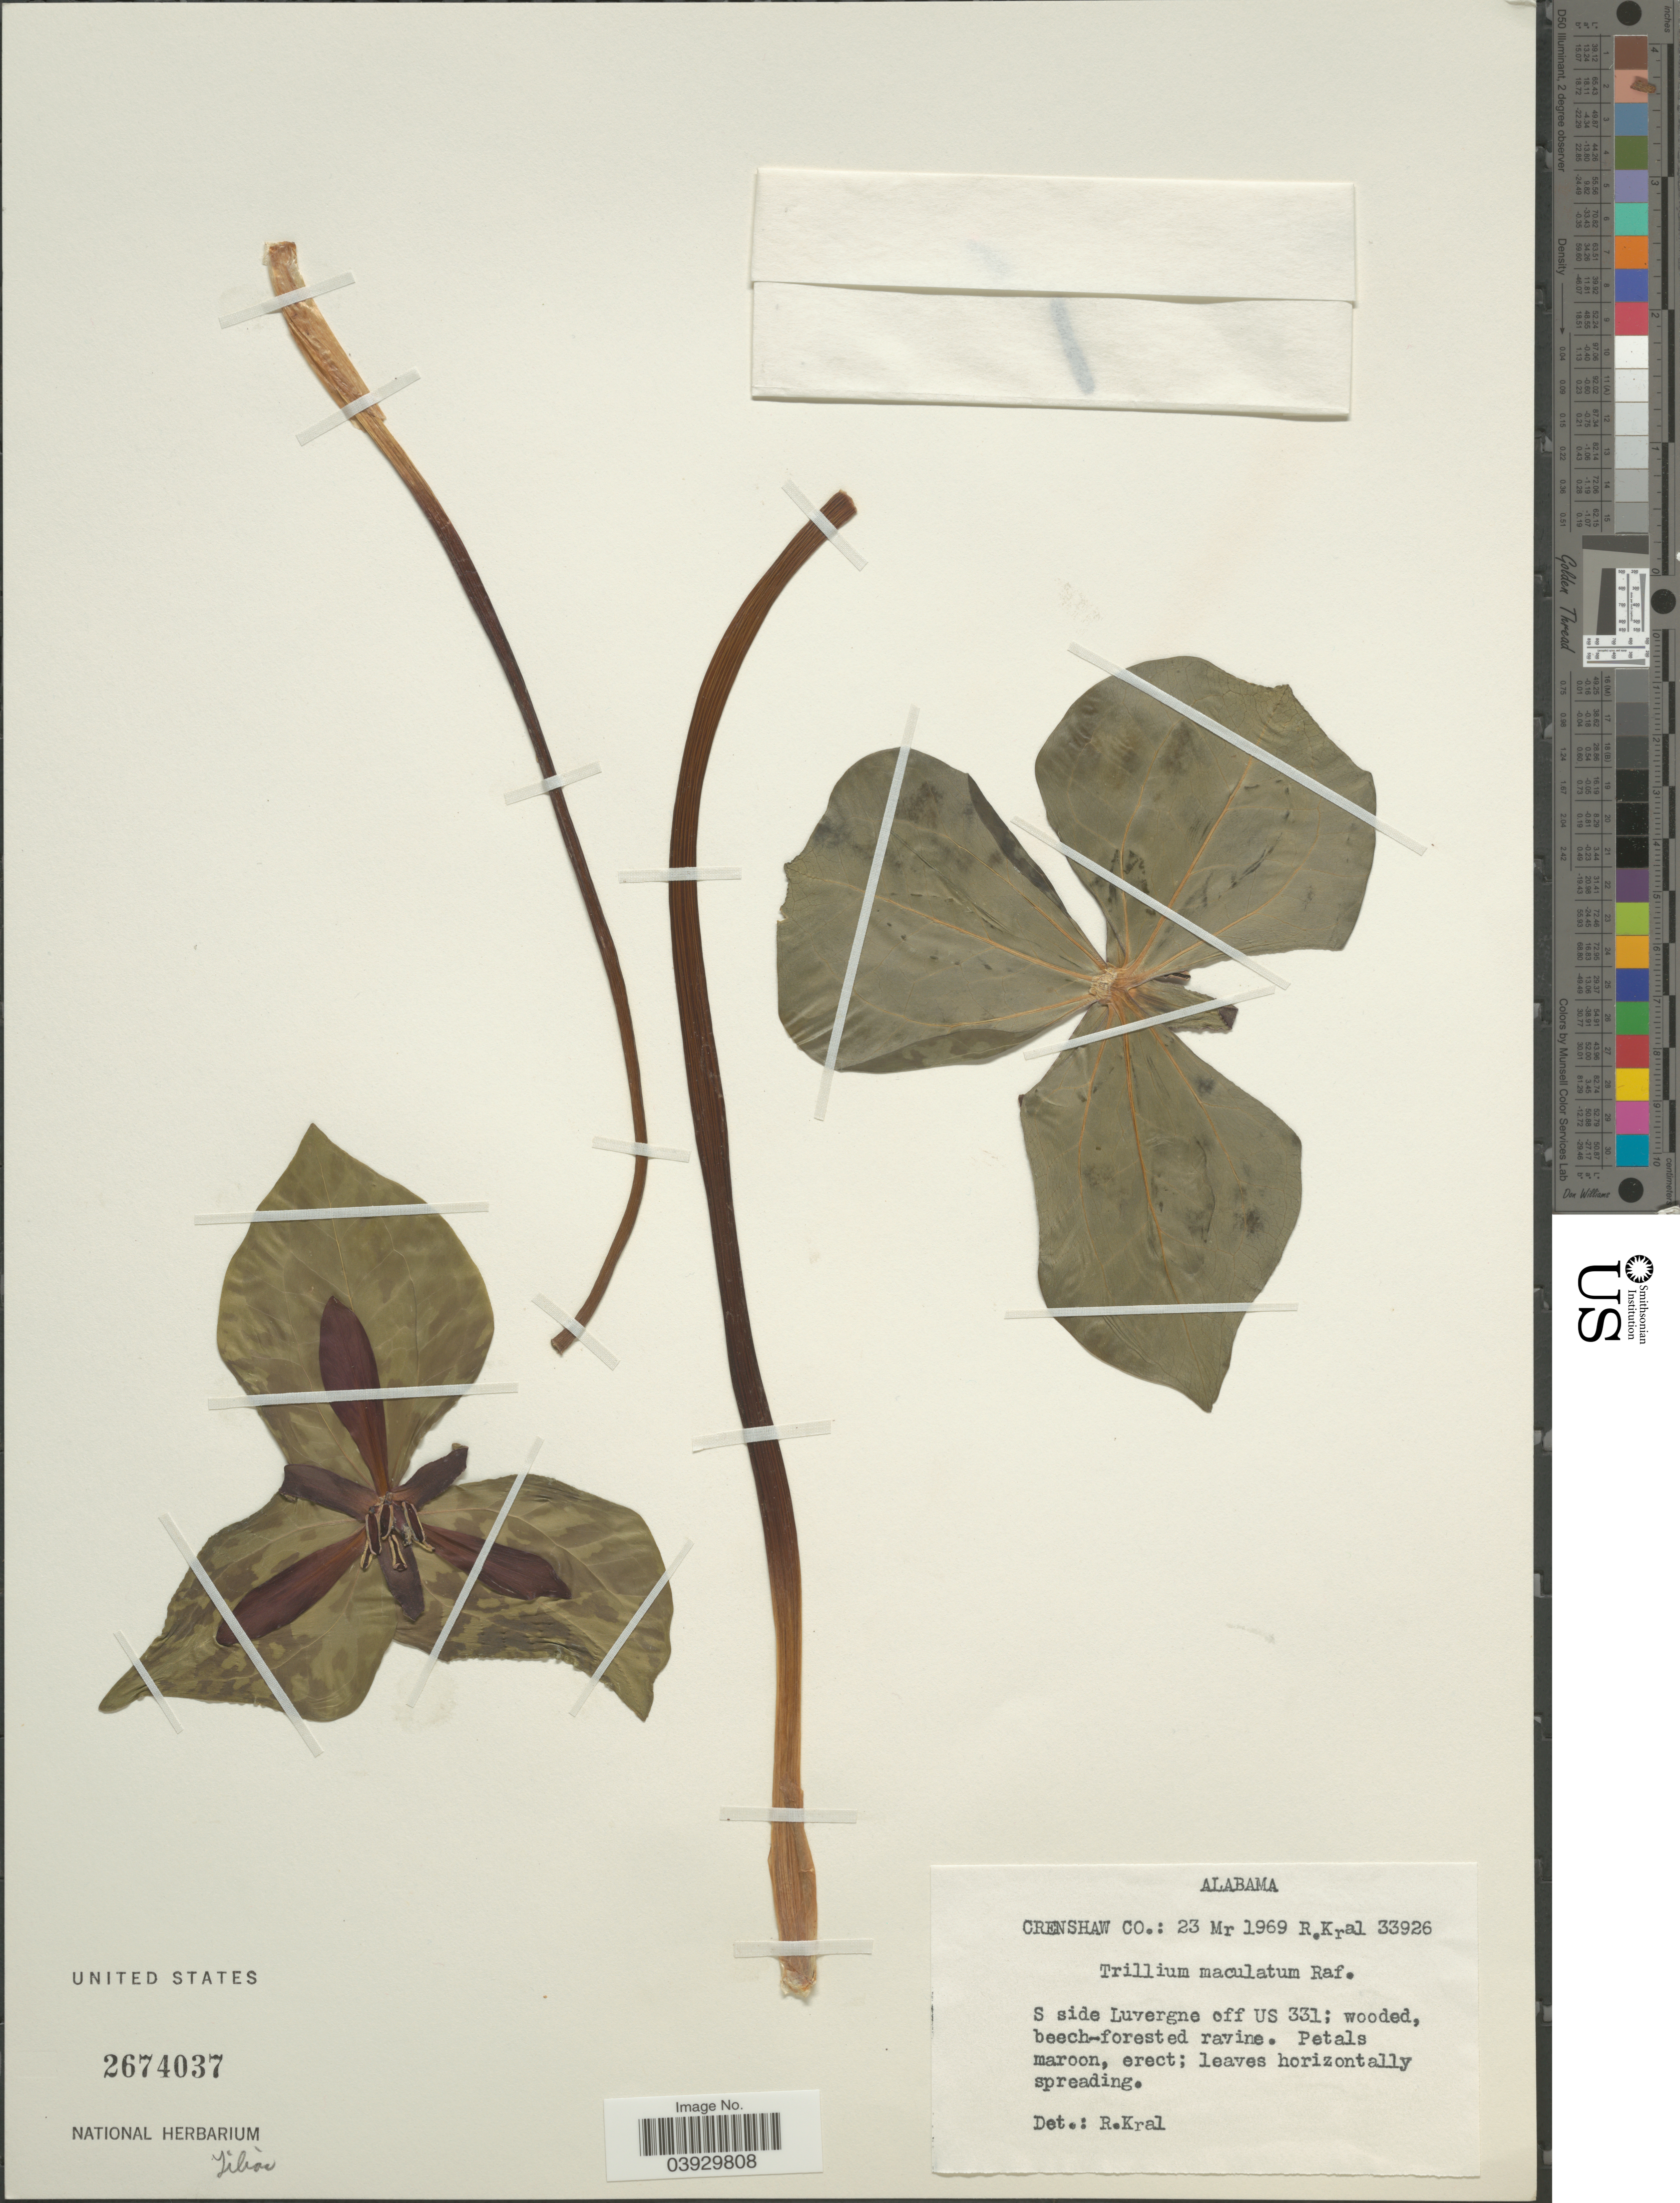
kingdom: Plantae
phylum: Tracheophyta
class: Liliopsida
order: Liliales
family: Melanthiaceae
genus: Trillium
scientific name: Trillium maculatum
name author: Raf.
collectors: R. Kral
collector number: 33926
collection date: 1969-03-23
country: United States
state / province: Alabama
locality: Crenshaw Co. S side Luvergne off US 331.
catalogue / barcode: US 2674037